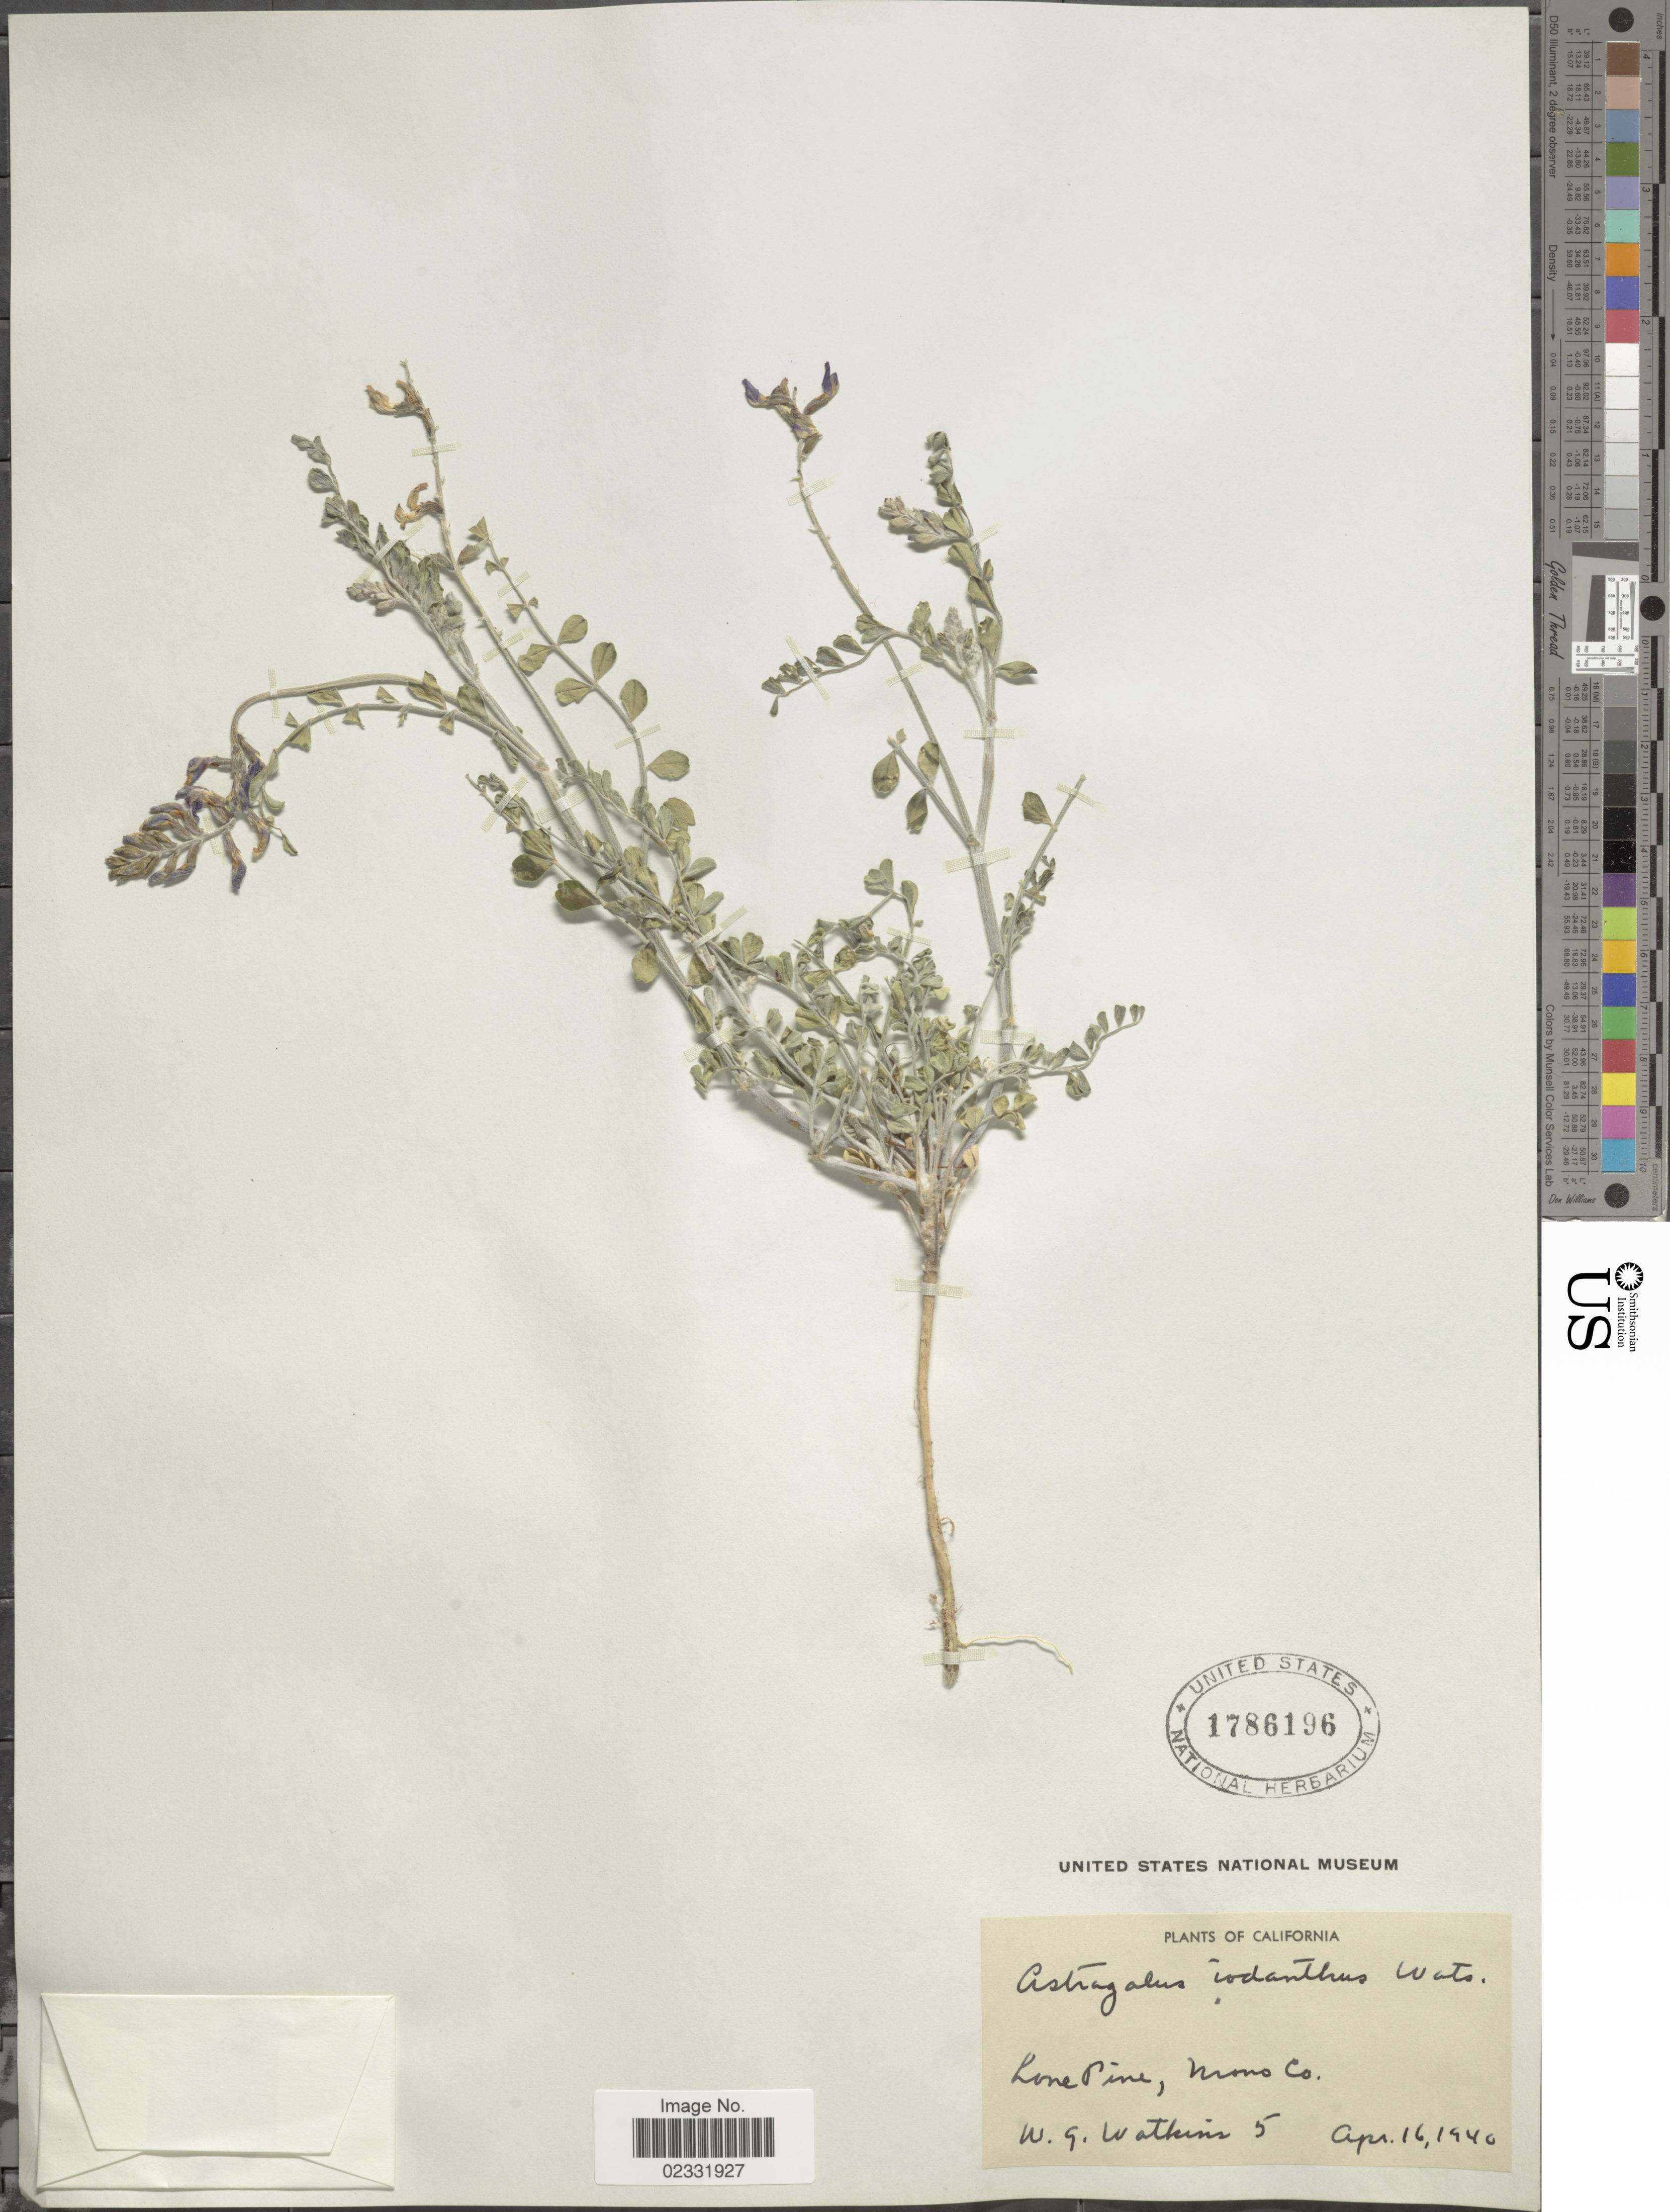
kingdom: Plantae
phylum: Tracheophyta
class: Magnoliopsida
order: Fabales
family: Fabaceae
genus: Astragalus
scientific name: Astragalus iodanthus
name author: S. Watson in C. King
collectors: W. Watkins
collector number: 5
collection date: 1940-04-16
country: United States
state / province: California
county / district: Mono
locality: Lone Pine, Mono Co.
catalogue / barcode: US 1786196